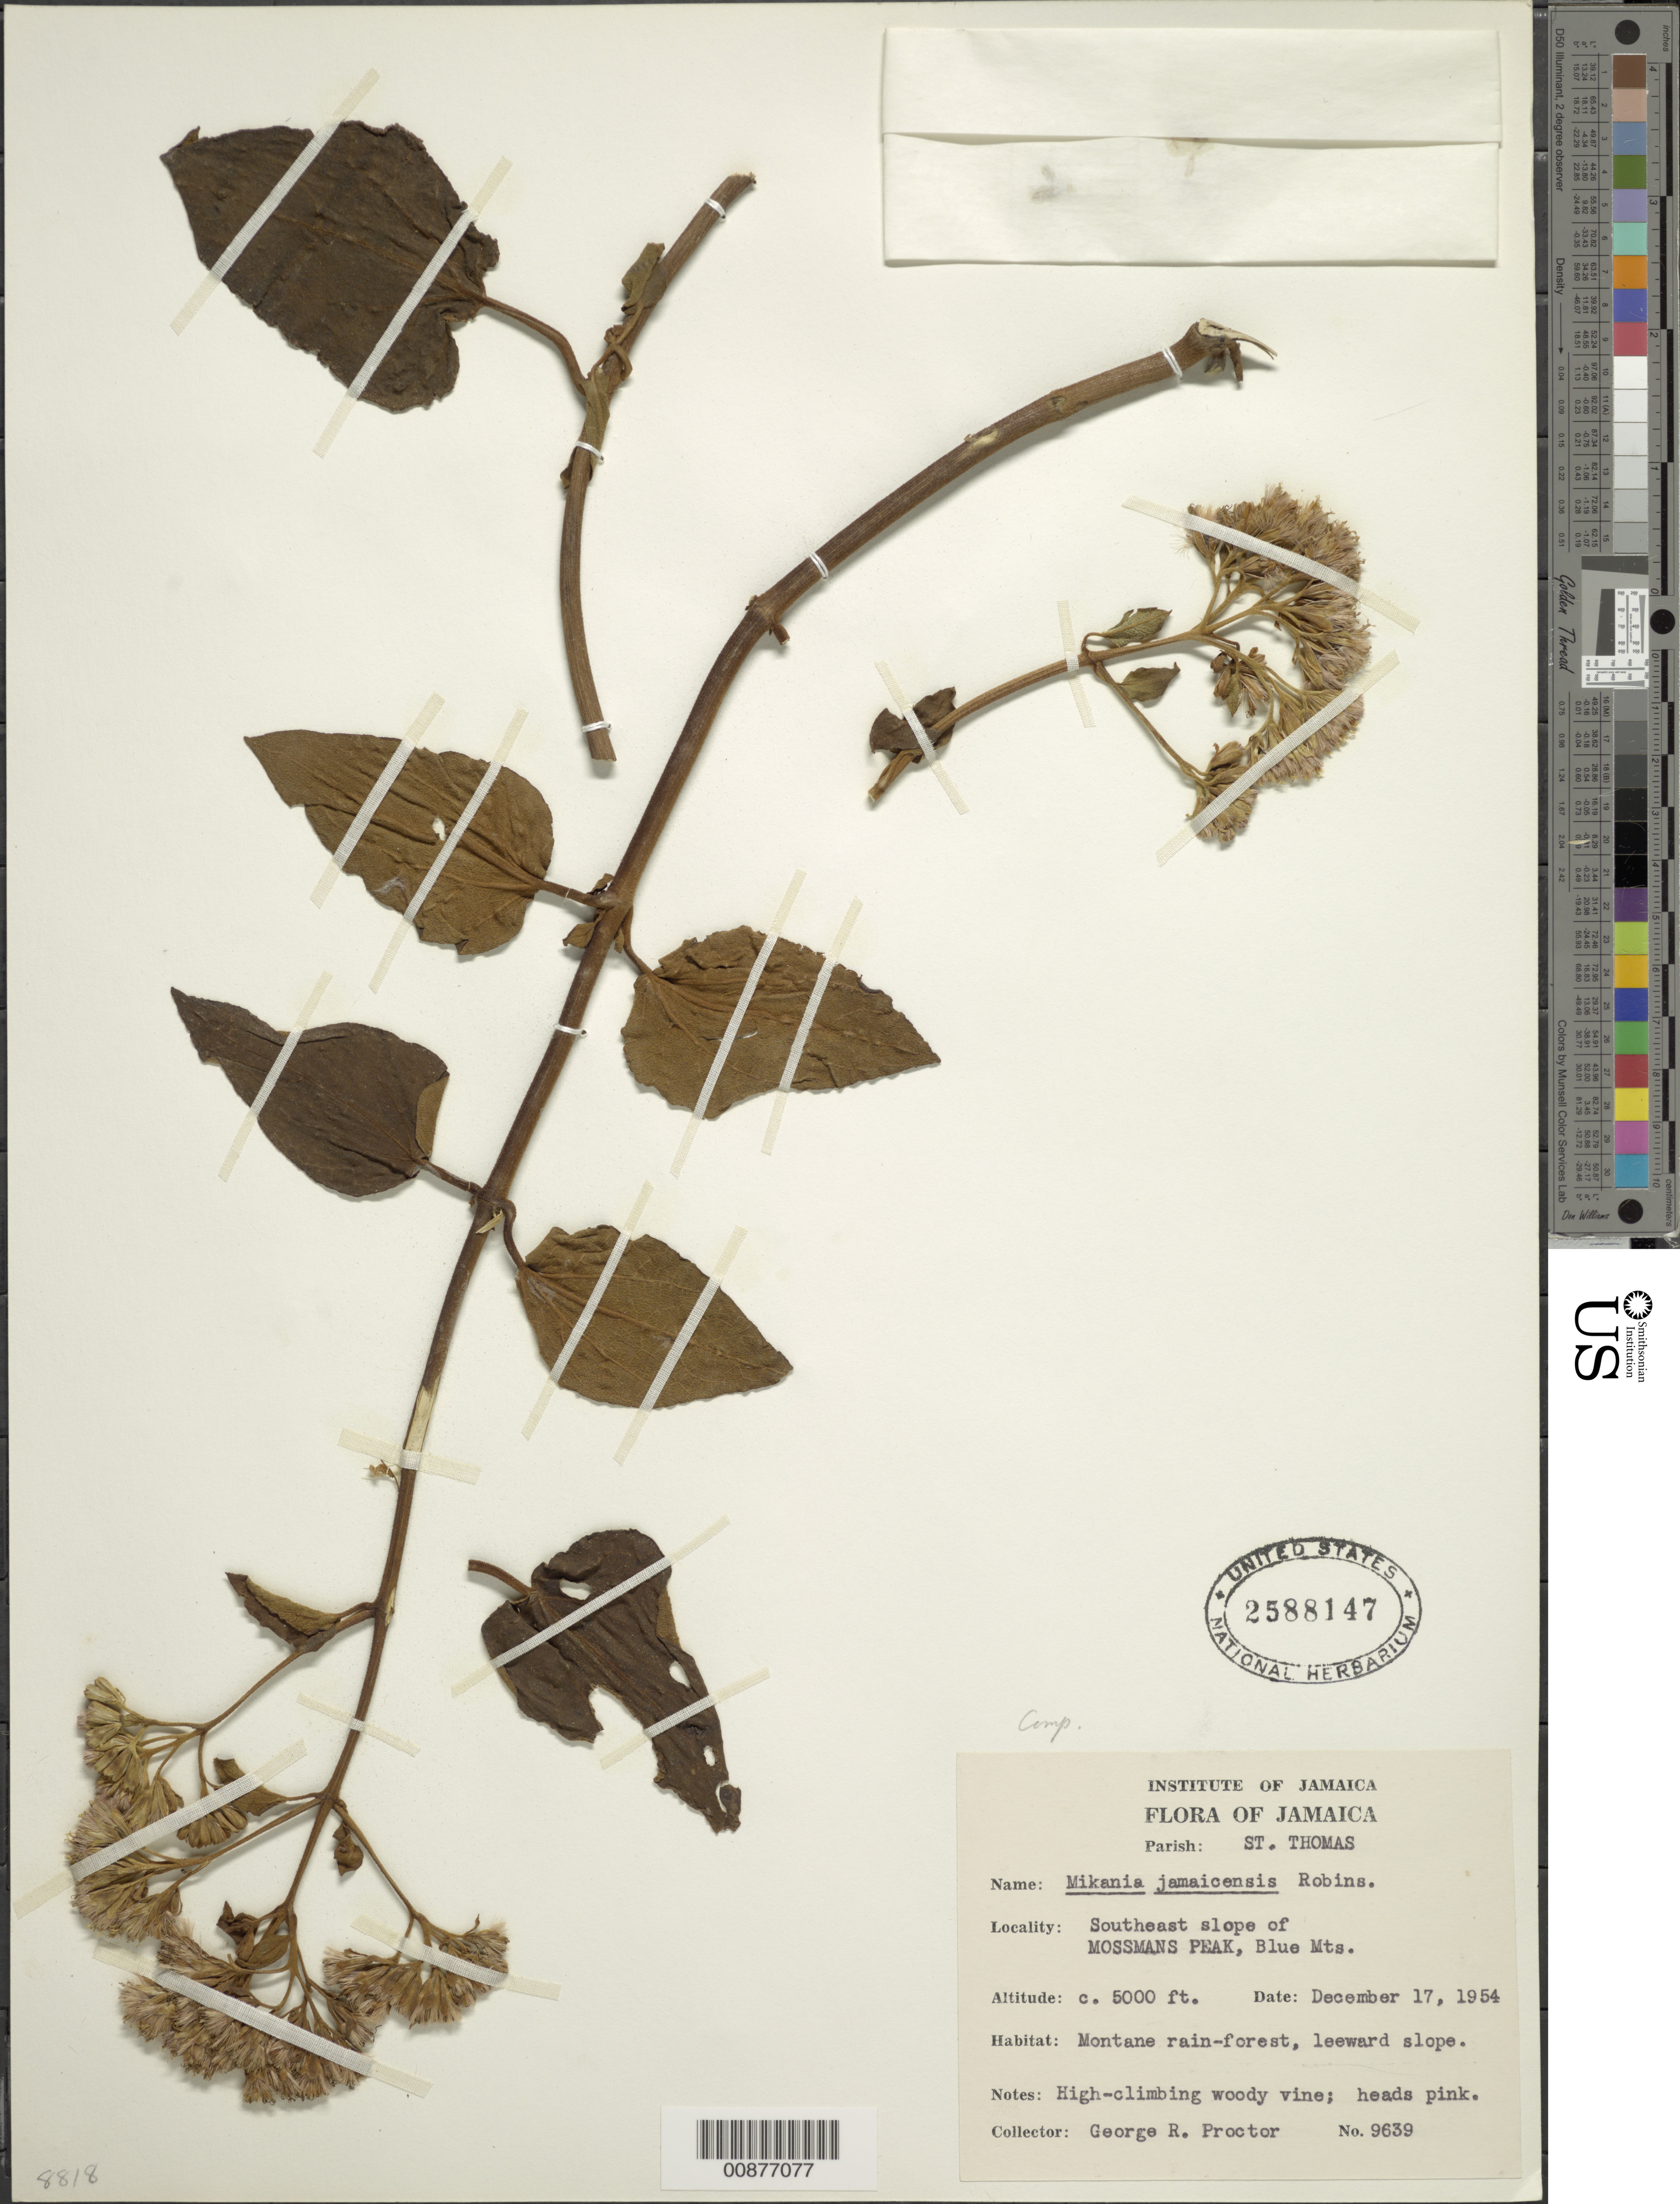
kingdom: Plantae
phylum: Tracheophyta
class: Magnoliopsida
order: Asterales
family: Asteraceae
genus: Mikania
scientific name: Mikania jamaicensis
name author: B.L. Rob.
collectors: G. R. Proctor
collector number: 9639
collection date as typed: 17 Dec 1954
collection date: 1954-12-17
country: Jamaica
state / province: Saint Thomas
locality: SE slope of Mossmans Peak, Blue Mts.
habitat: Montane rainforest, leeward slope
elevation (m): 1524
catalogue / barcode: US 2588147